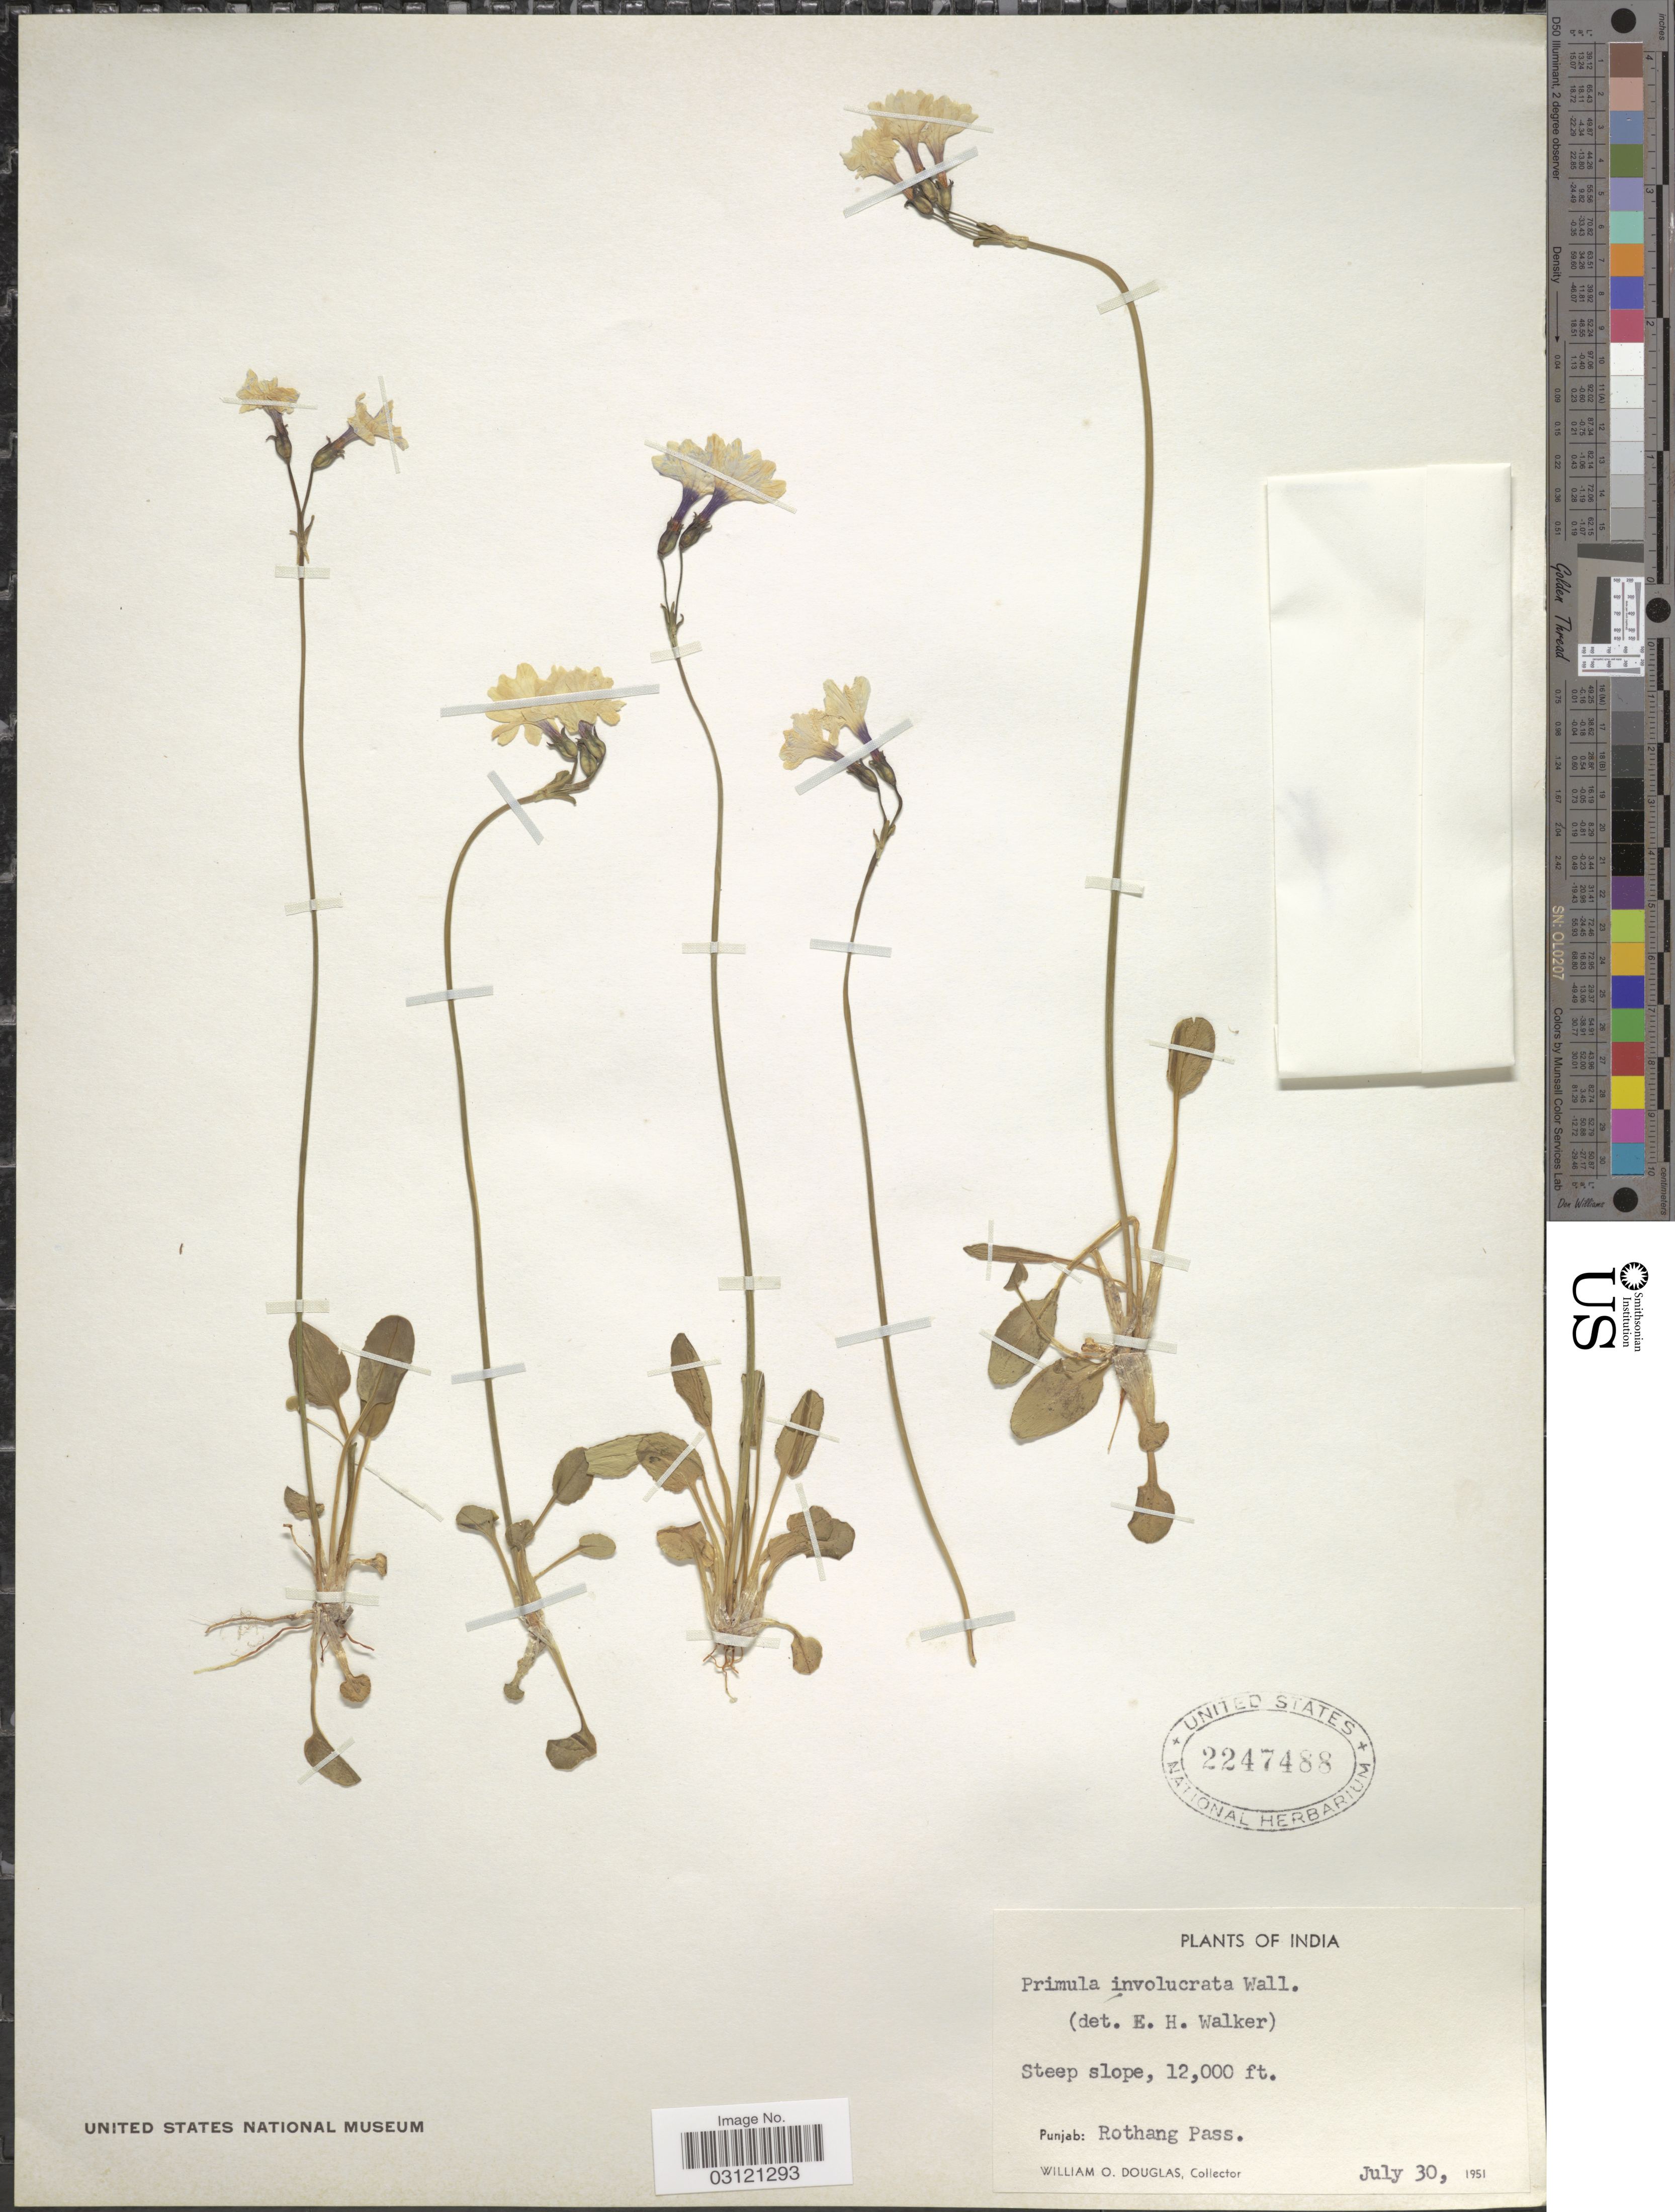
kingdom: Plantae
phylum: Tracheophyta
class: Magnoliopsida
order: Ericales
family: Primulaceae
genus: Primula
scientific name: Primula involucrata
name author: Wall. ex Duby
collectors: W. Douglas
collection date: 1951-07-30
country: India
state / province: Punjab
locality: Punjab: Rothang Pass.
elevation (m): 3658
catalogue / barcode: US 2247488